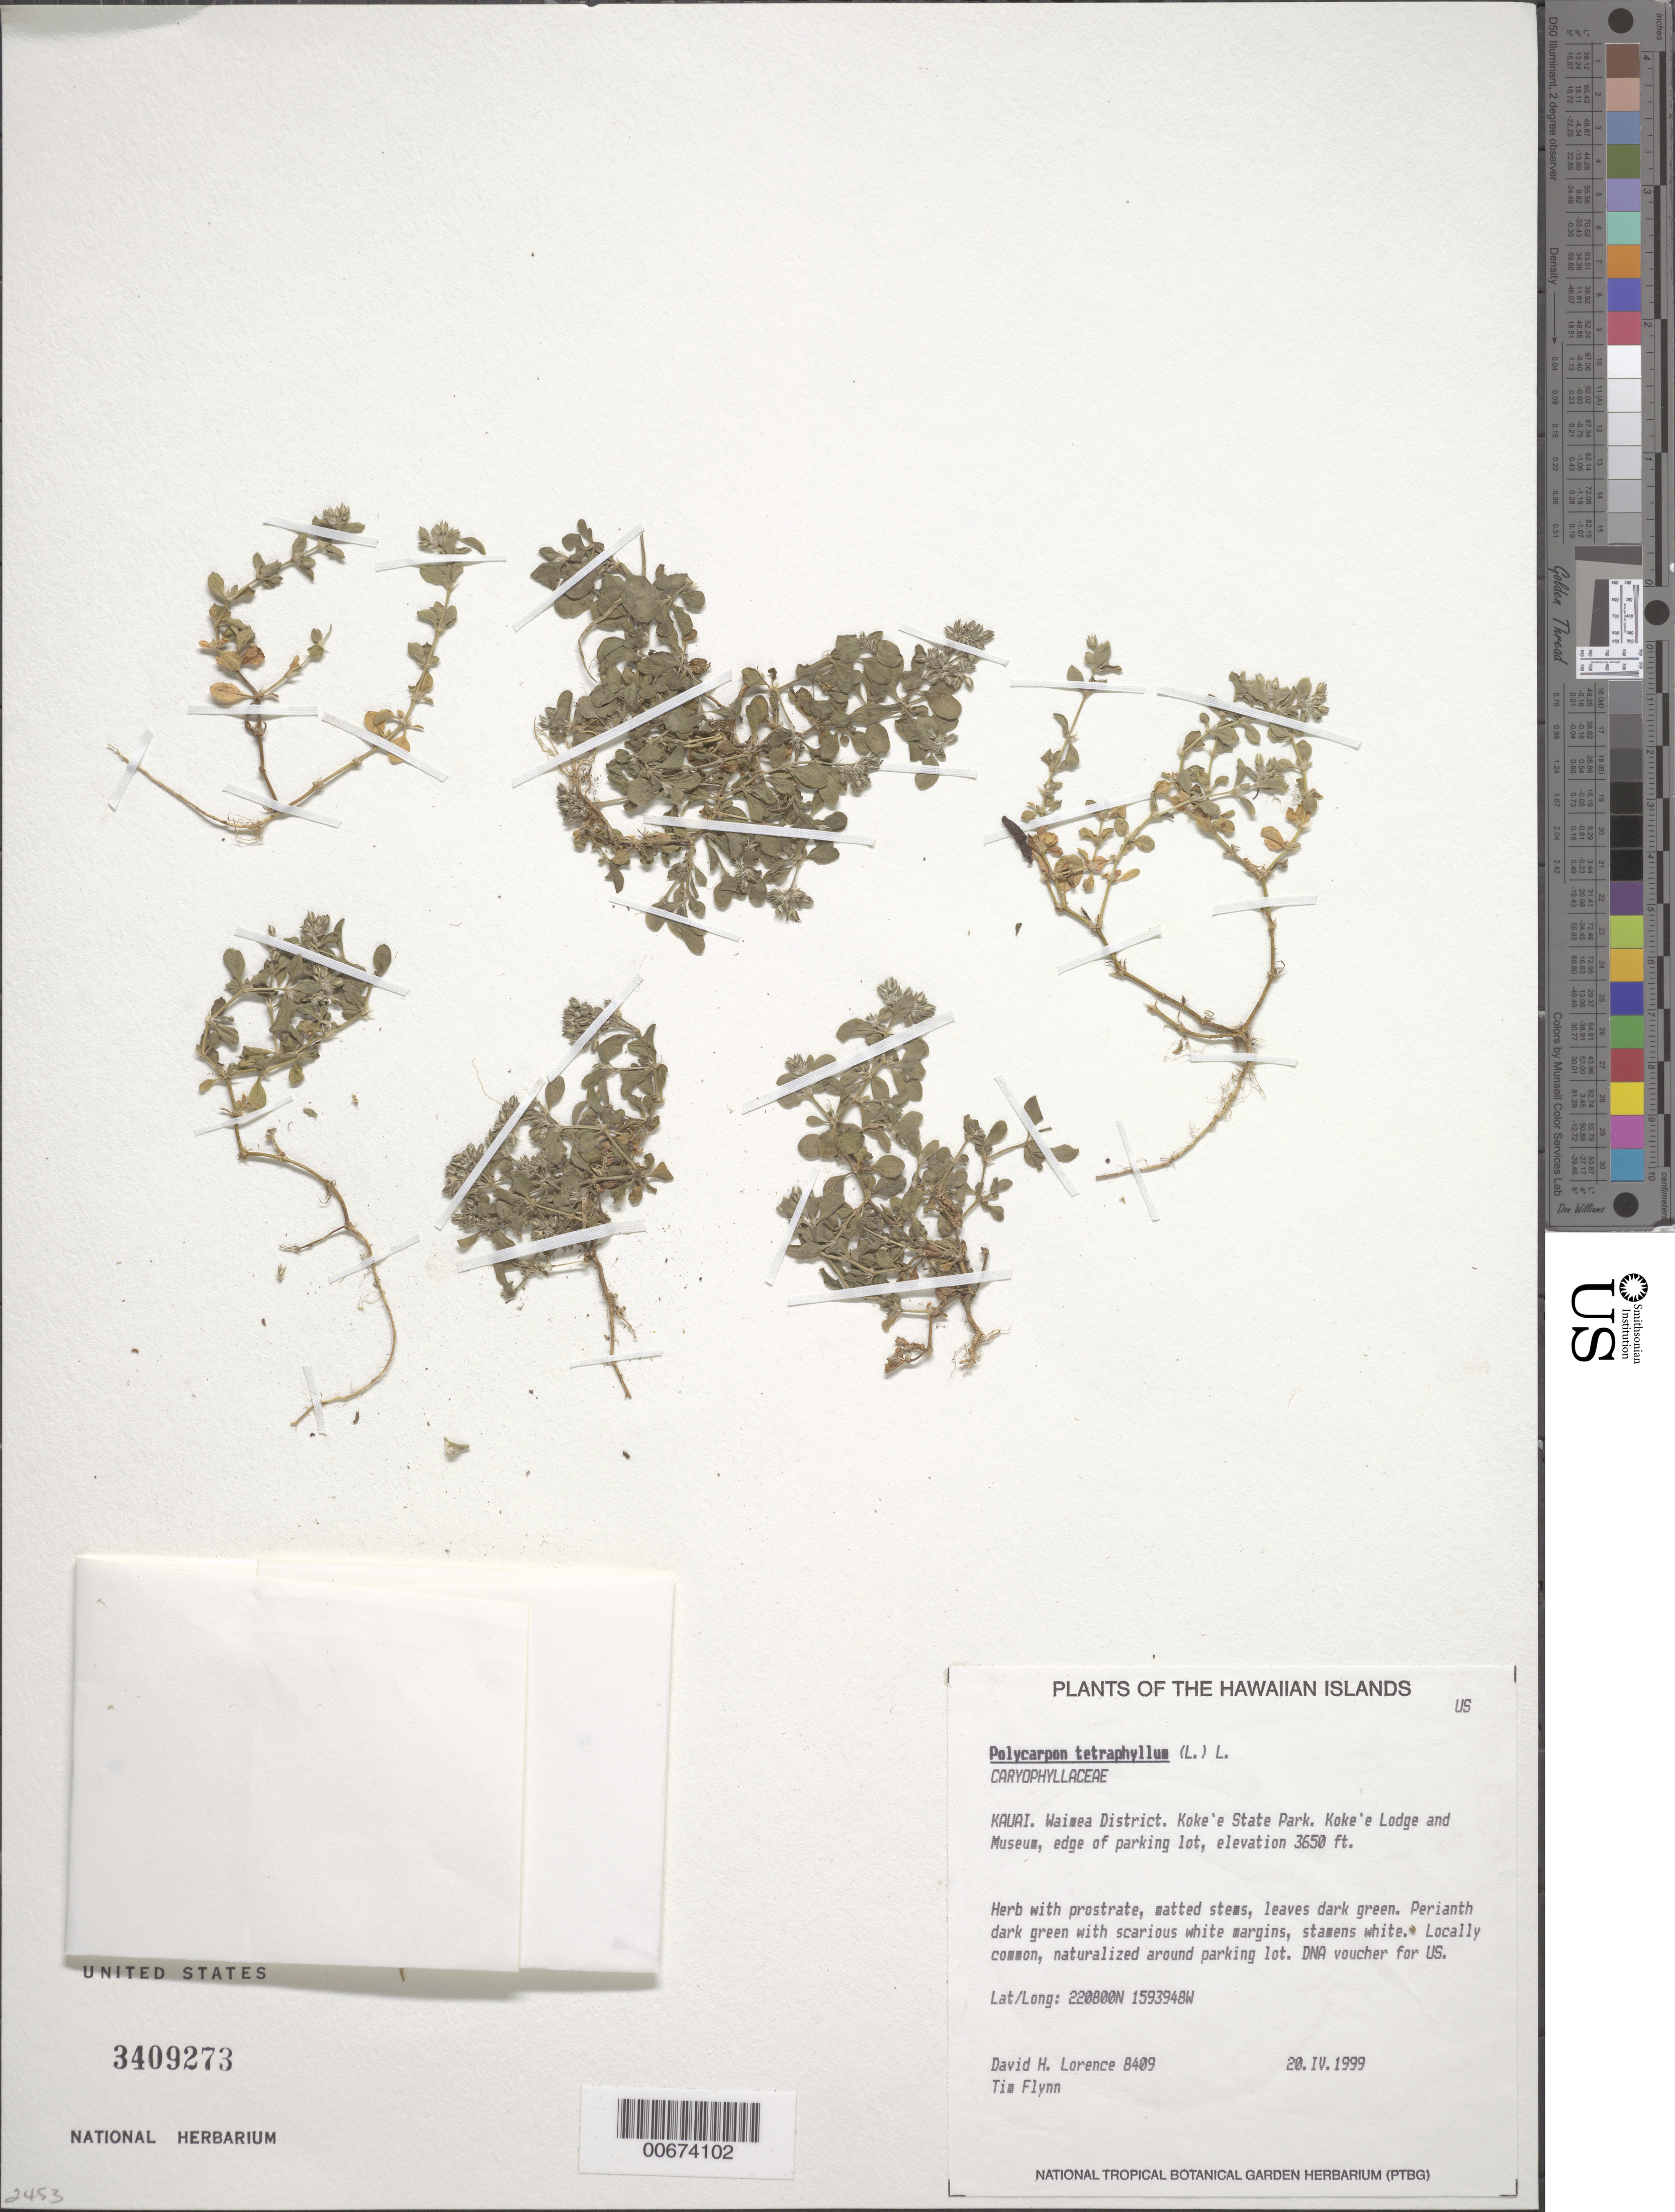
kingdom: Plantae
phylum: Tracheophyta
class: Magnoliopsida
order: Caryophyllales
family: Caryophyllaceae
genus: Polycarpon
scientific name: Polycarpon tetraphyllum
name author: (L.) L.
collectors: D. Lorence & T. W. Flynn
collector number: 8409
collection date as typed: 20 Apr 1999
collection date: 1999-04-20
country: United States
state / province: Hawaii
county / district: Kauai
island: Kaua'i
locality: Waimea District, Koke'e State Park. Koke'e Lodge and Museum, edge of parking lot.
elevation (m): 1112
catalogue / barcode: US 3409273